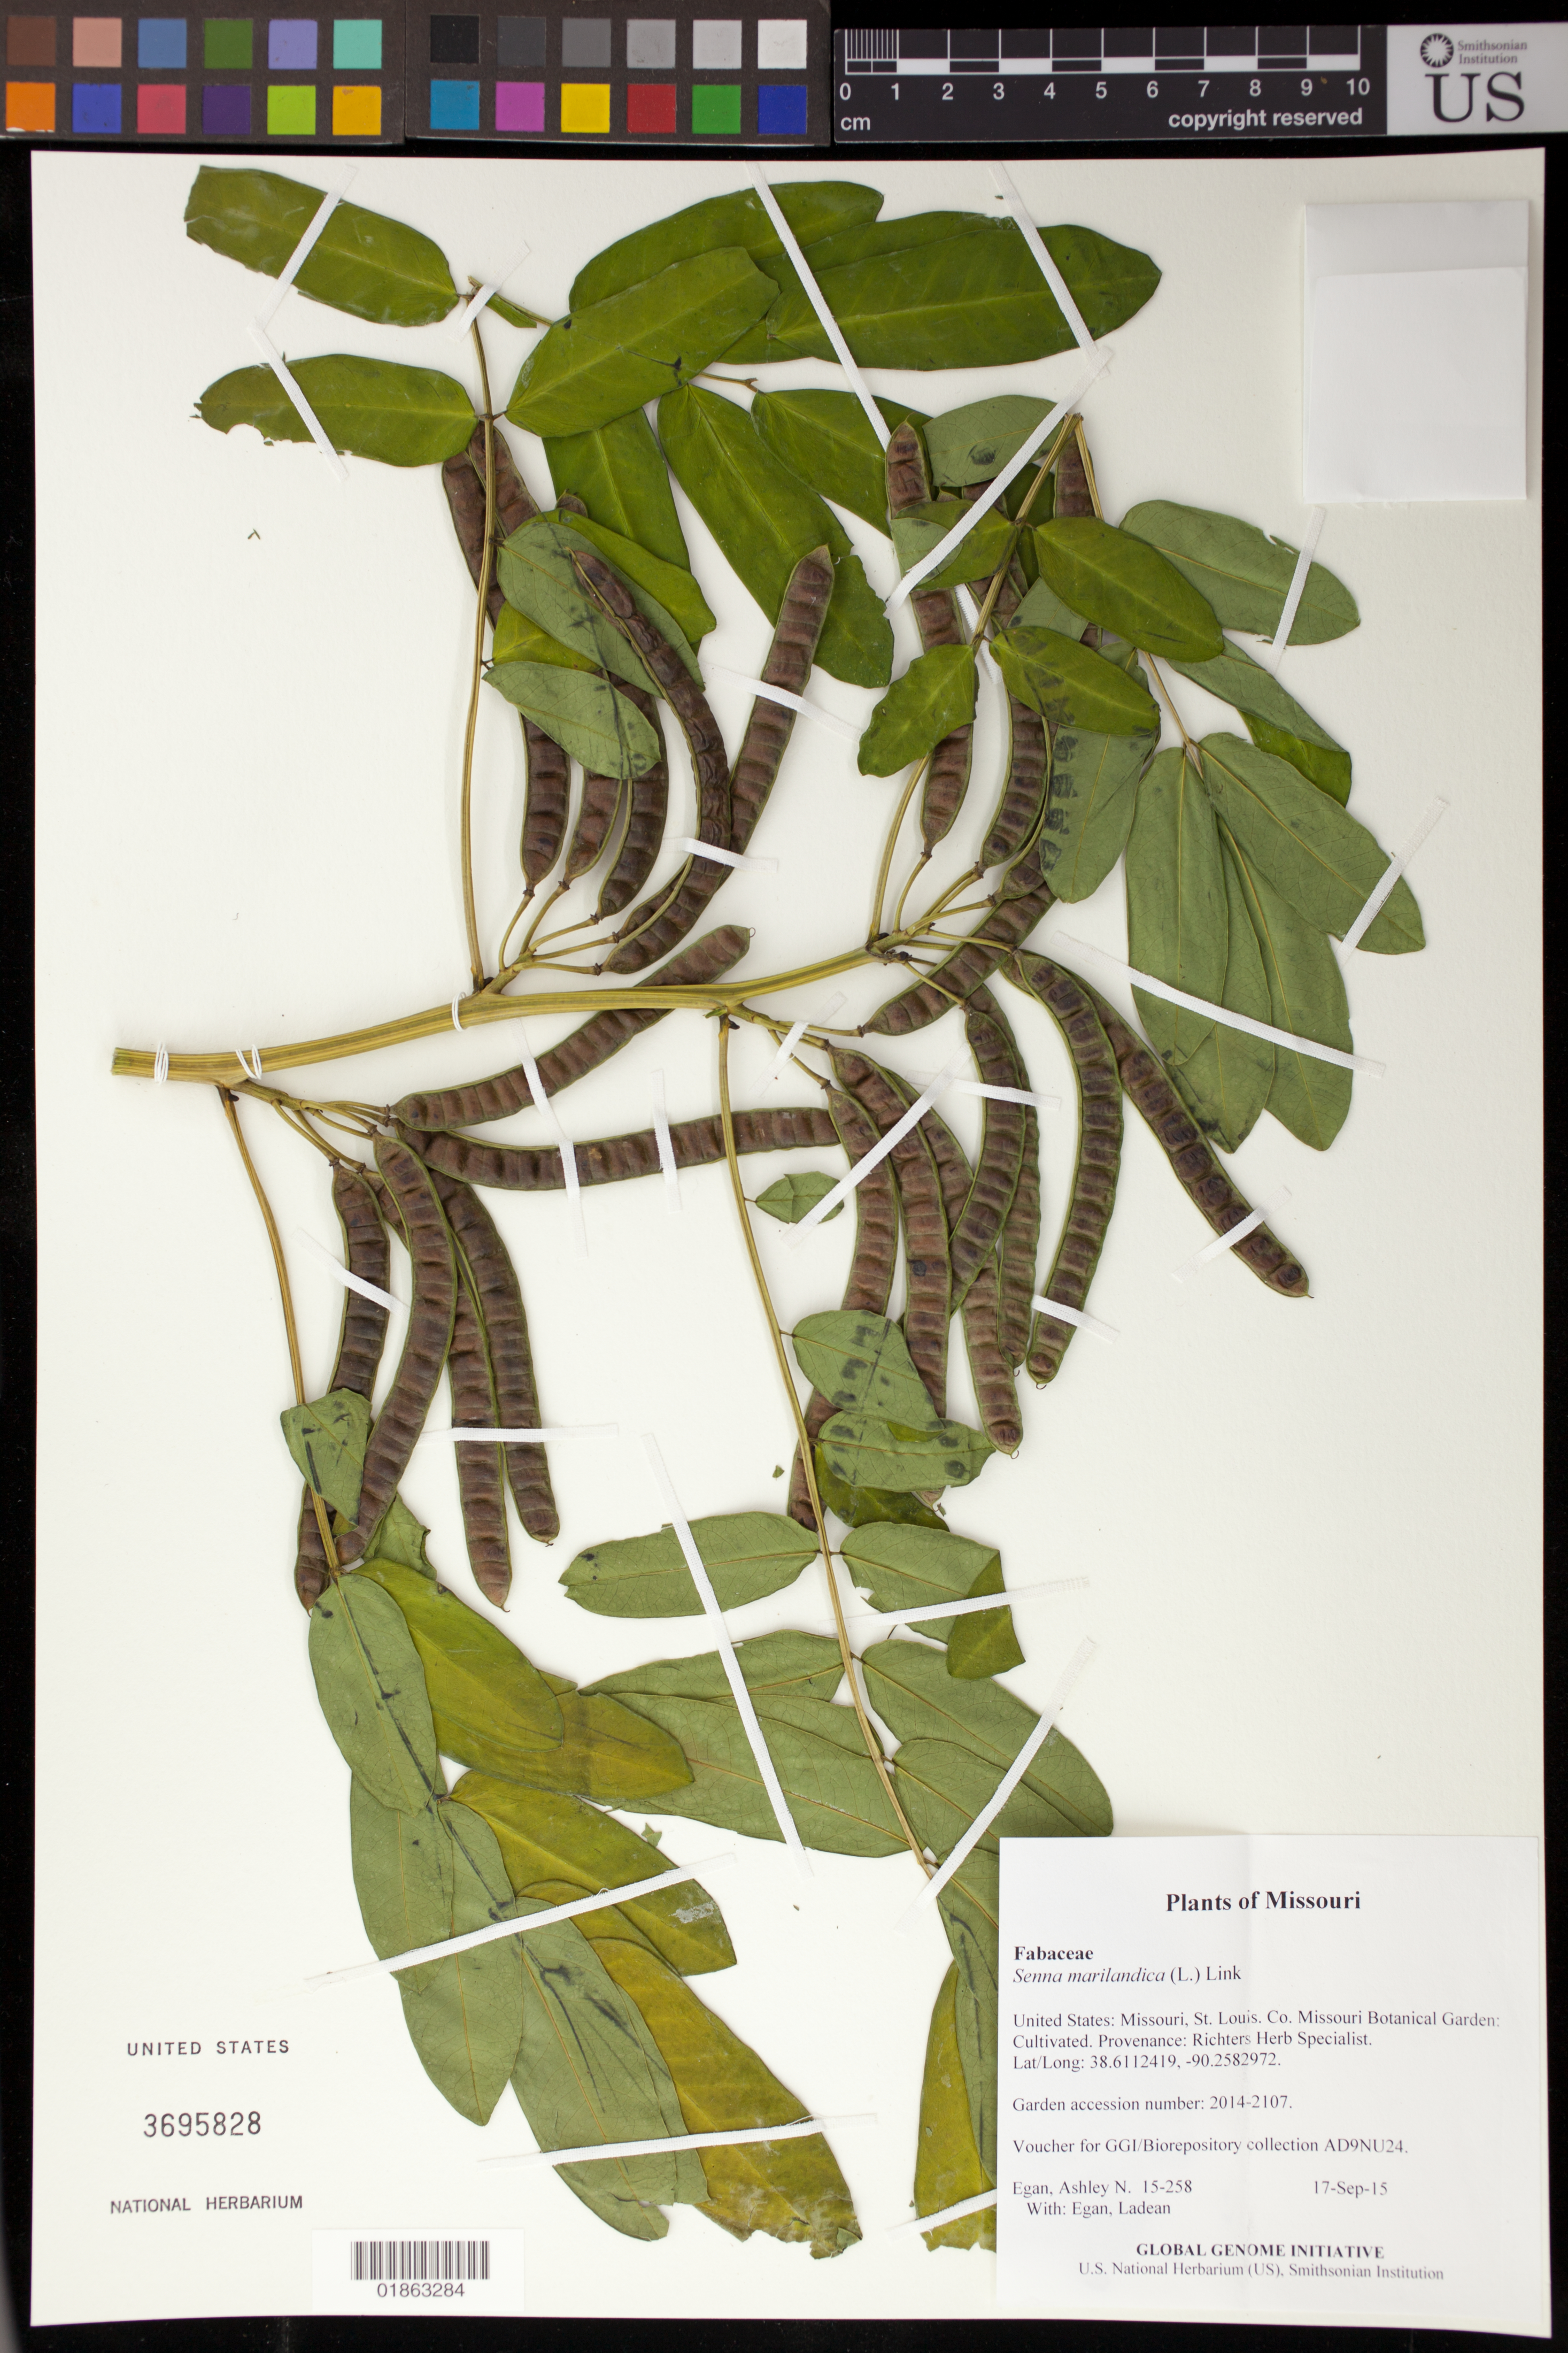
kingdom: Plantae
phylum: Tracheophyta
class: Magnoliopsida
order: Fabales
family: Fabaceae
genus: Senna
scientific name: Senna marilandica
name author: (L.) Link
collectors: A. N. Egan & L. Egan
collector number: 15-258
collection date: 2015-09-17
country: United States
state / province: Missouri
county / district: St. Louis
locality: Missouri Botanical Garden: Cultivated. Provenance: Richters Herb Specialist.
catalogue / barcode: US 3695828